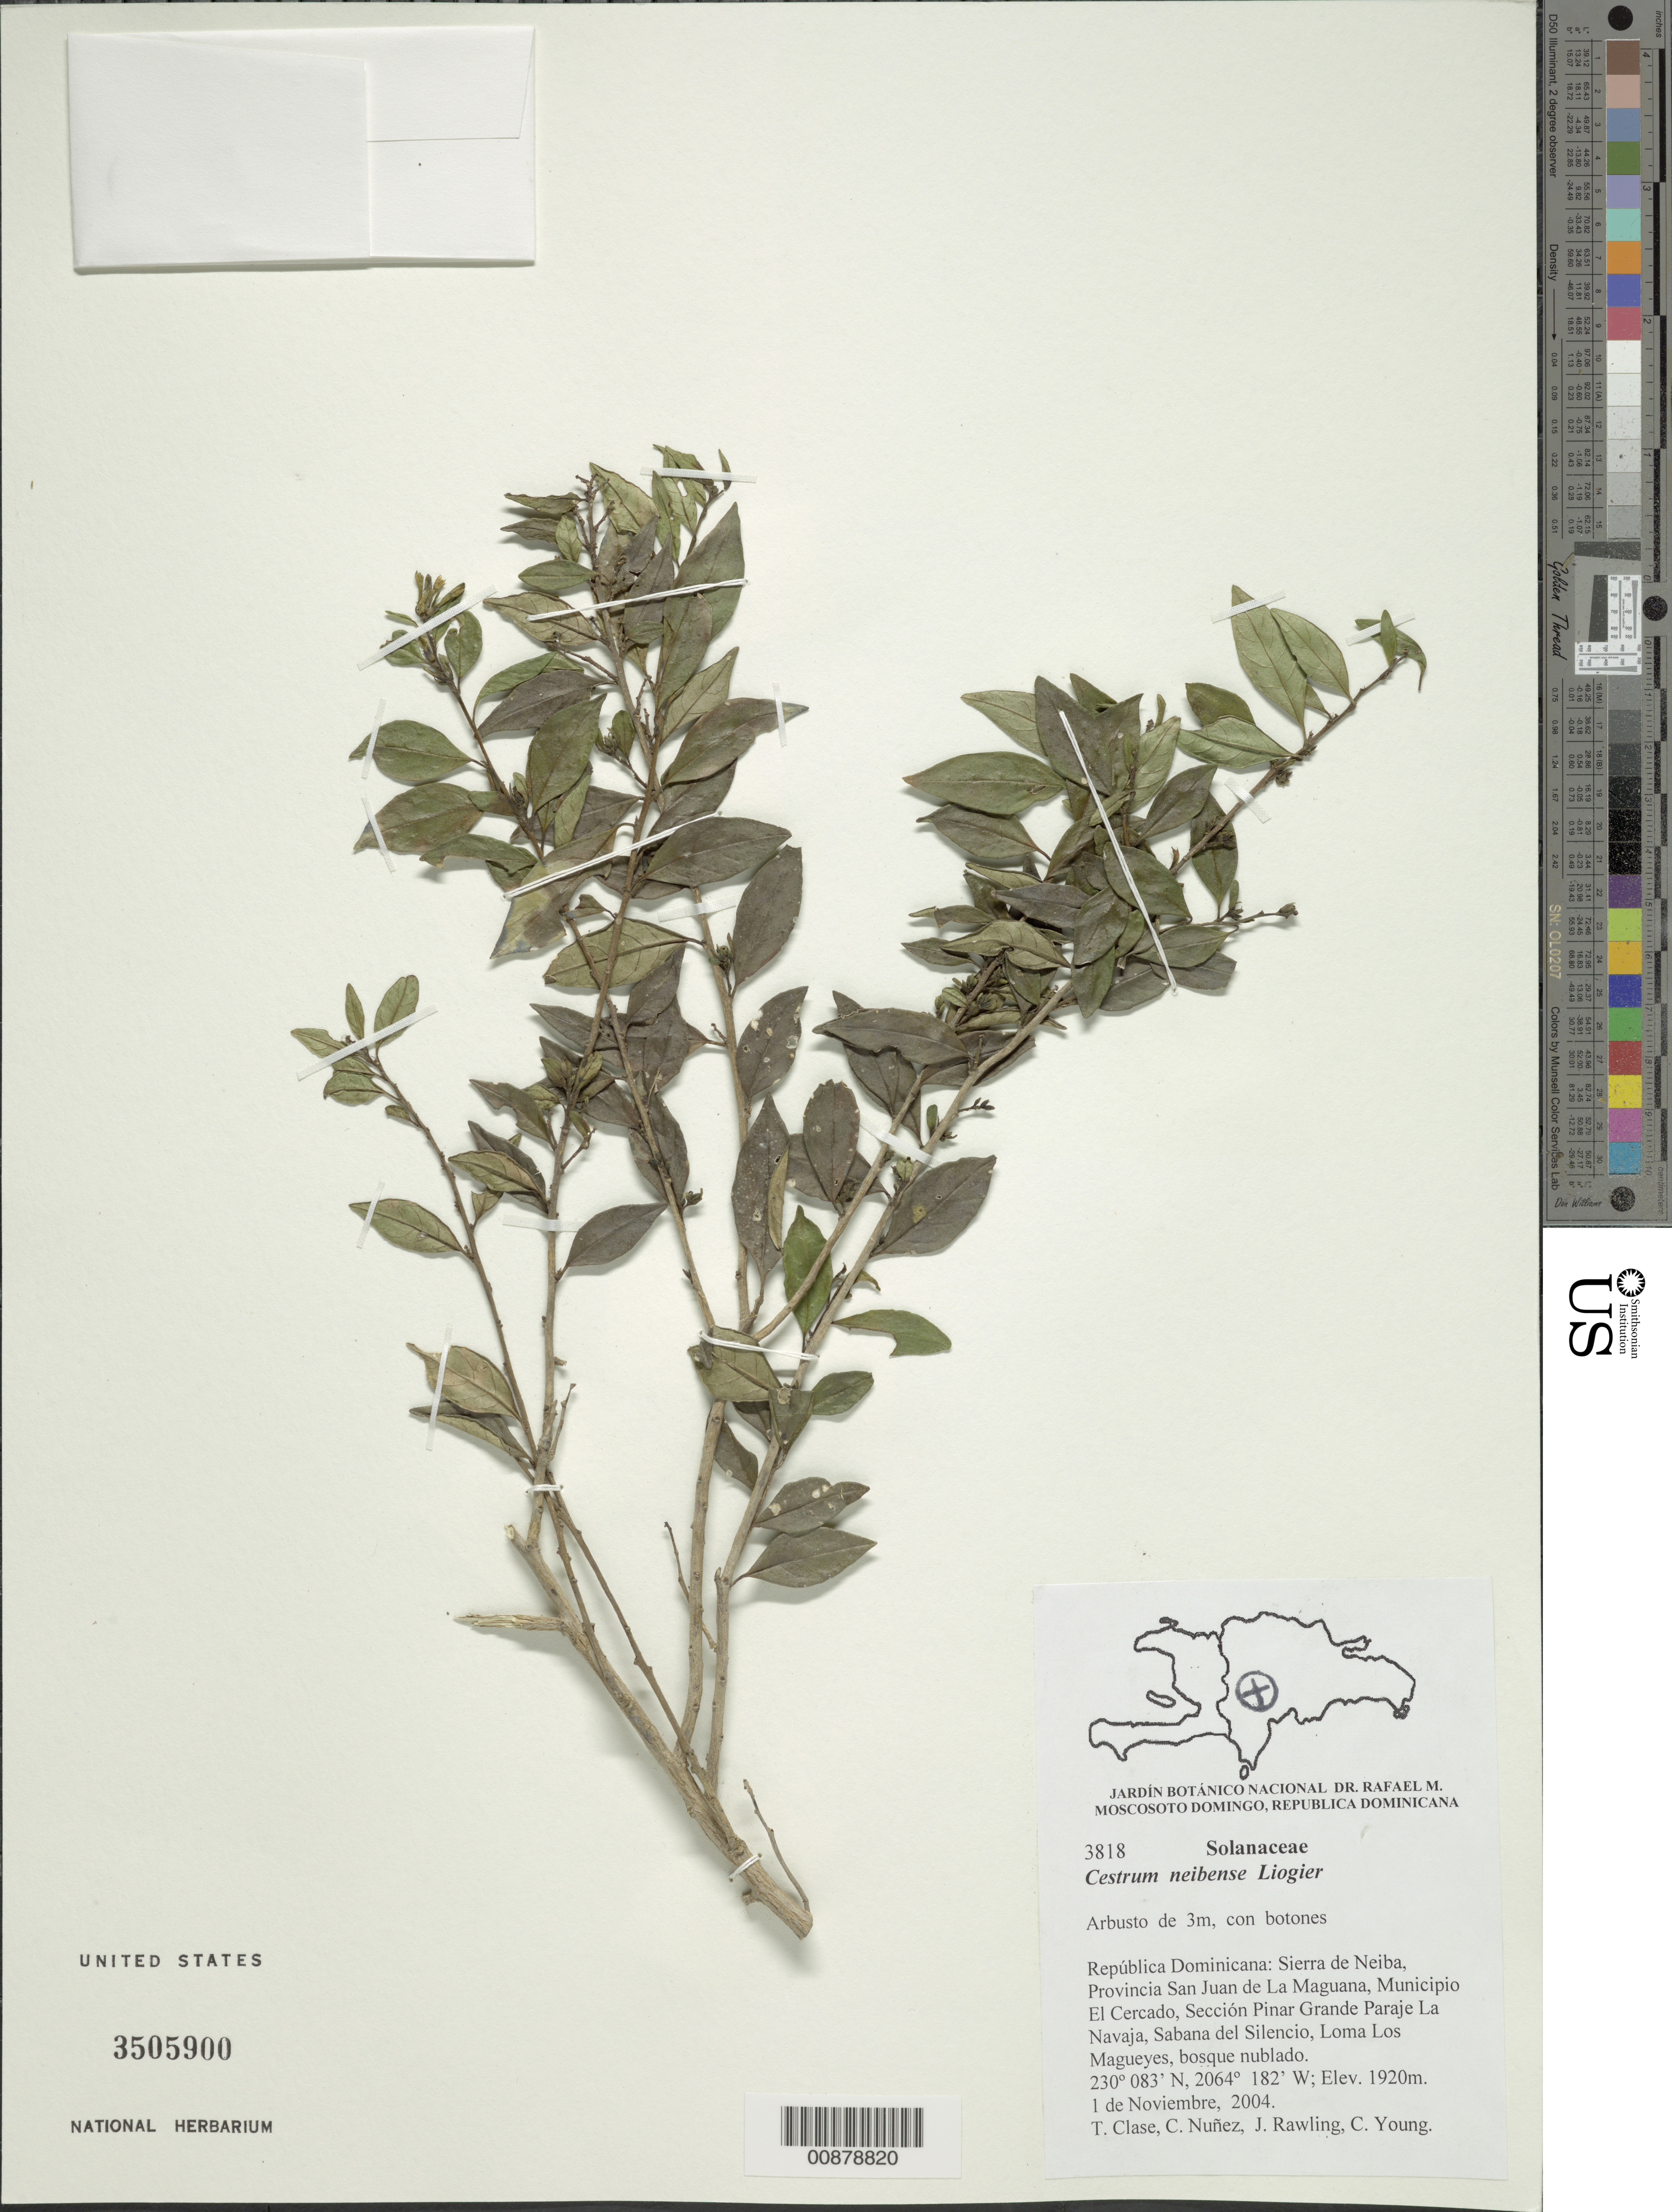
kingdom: Plantae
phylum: Tracheophyta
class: Magnoliopsida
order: Solanales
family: Solanaceae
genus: Cestrum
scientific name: Cestrum neibense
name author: Alain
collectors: T. Clase, C. Nunez, J. Rawling & C. Young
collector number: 3818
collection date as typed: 01 Nov 2004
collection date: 2004-11-01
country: Dominican Republic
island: Hispaniola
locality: Sierra de Neiba, Prov. San Juan de La Maguana, Mun. El Cercado, Sección Pinar Grande Paraje La Navaja, Sabana del Silencio, Loma Los Magueyes.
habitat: Bosque nublado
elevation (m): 1920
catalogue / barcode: US 3505900